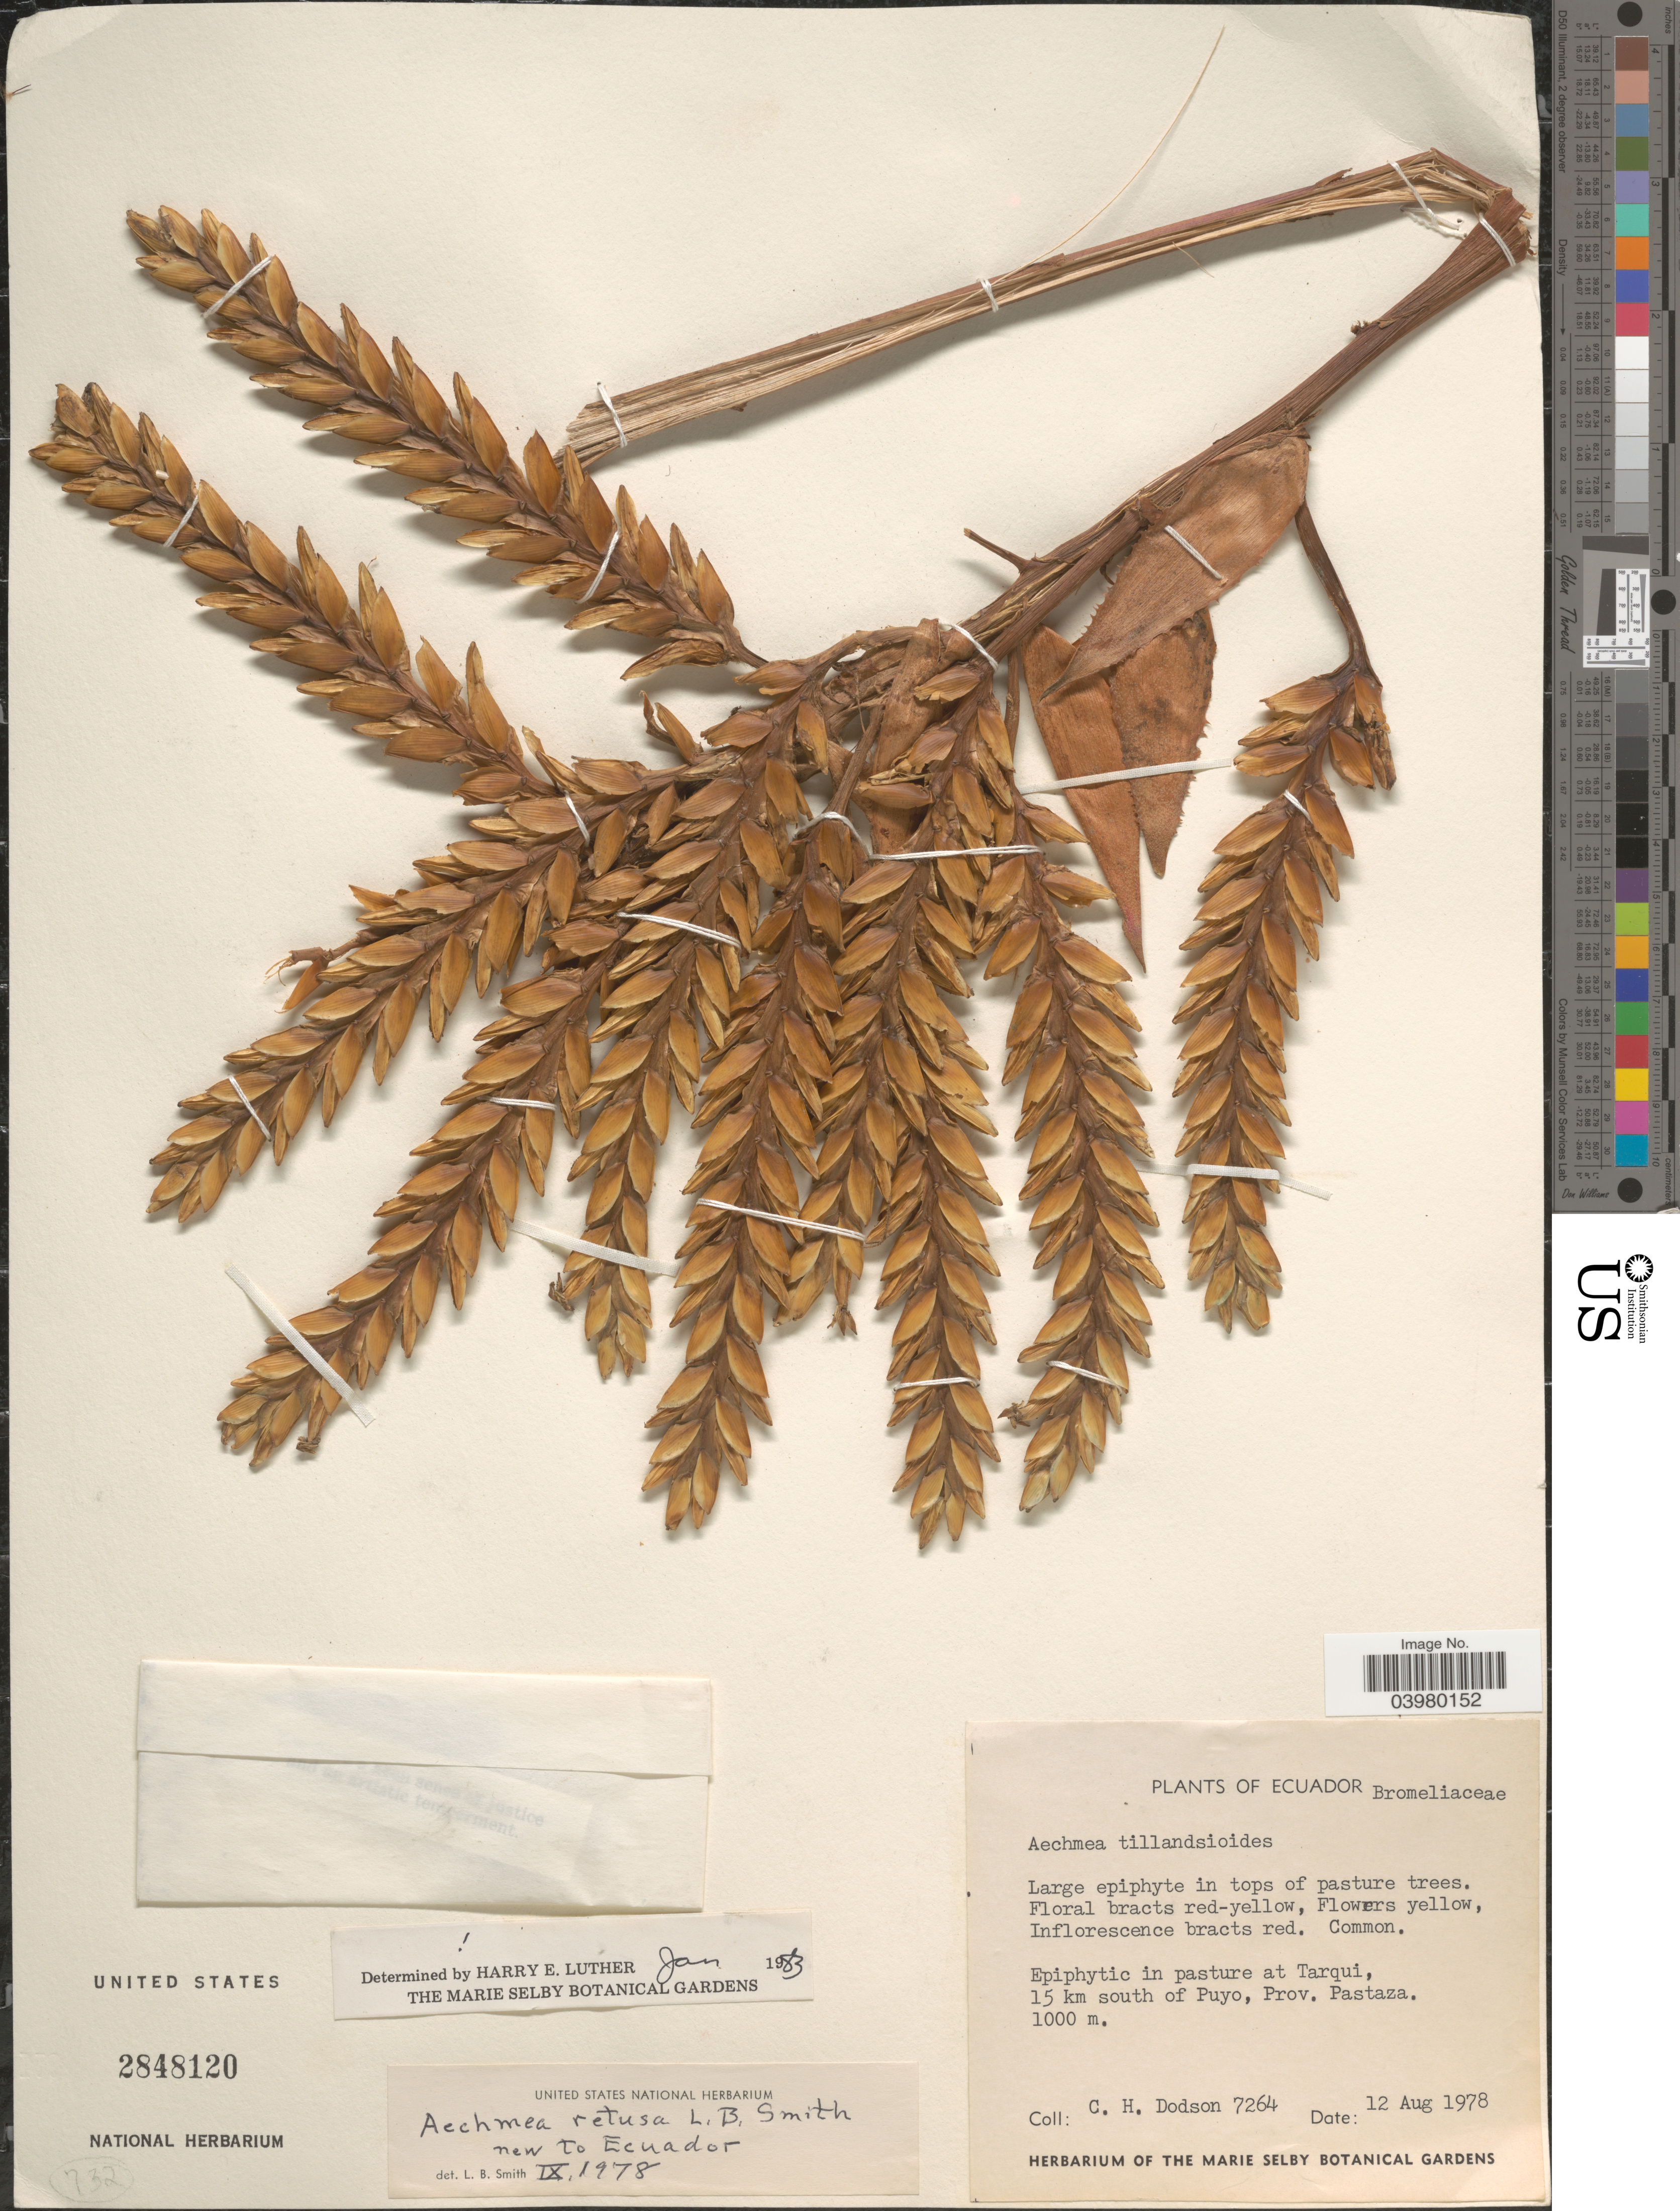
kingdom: Plantae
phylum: Tracheophyta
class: Liliopsida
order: Poales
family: Bromeliaceae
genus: Aechmea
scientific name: Aechmea retusa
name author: L.B. Sm.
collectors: C. H. Dodson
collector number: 7264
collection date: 1978-08-12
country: Ecuador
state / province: Pastaza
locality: Epiphytic in pasture at Tarqui, 15 km south of Puyo.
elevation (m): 1000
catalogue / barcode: US 2848120